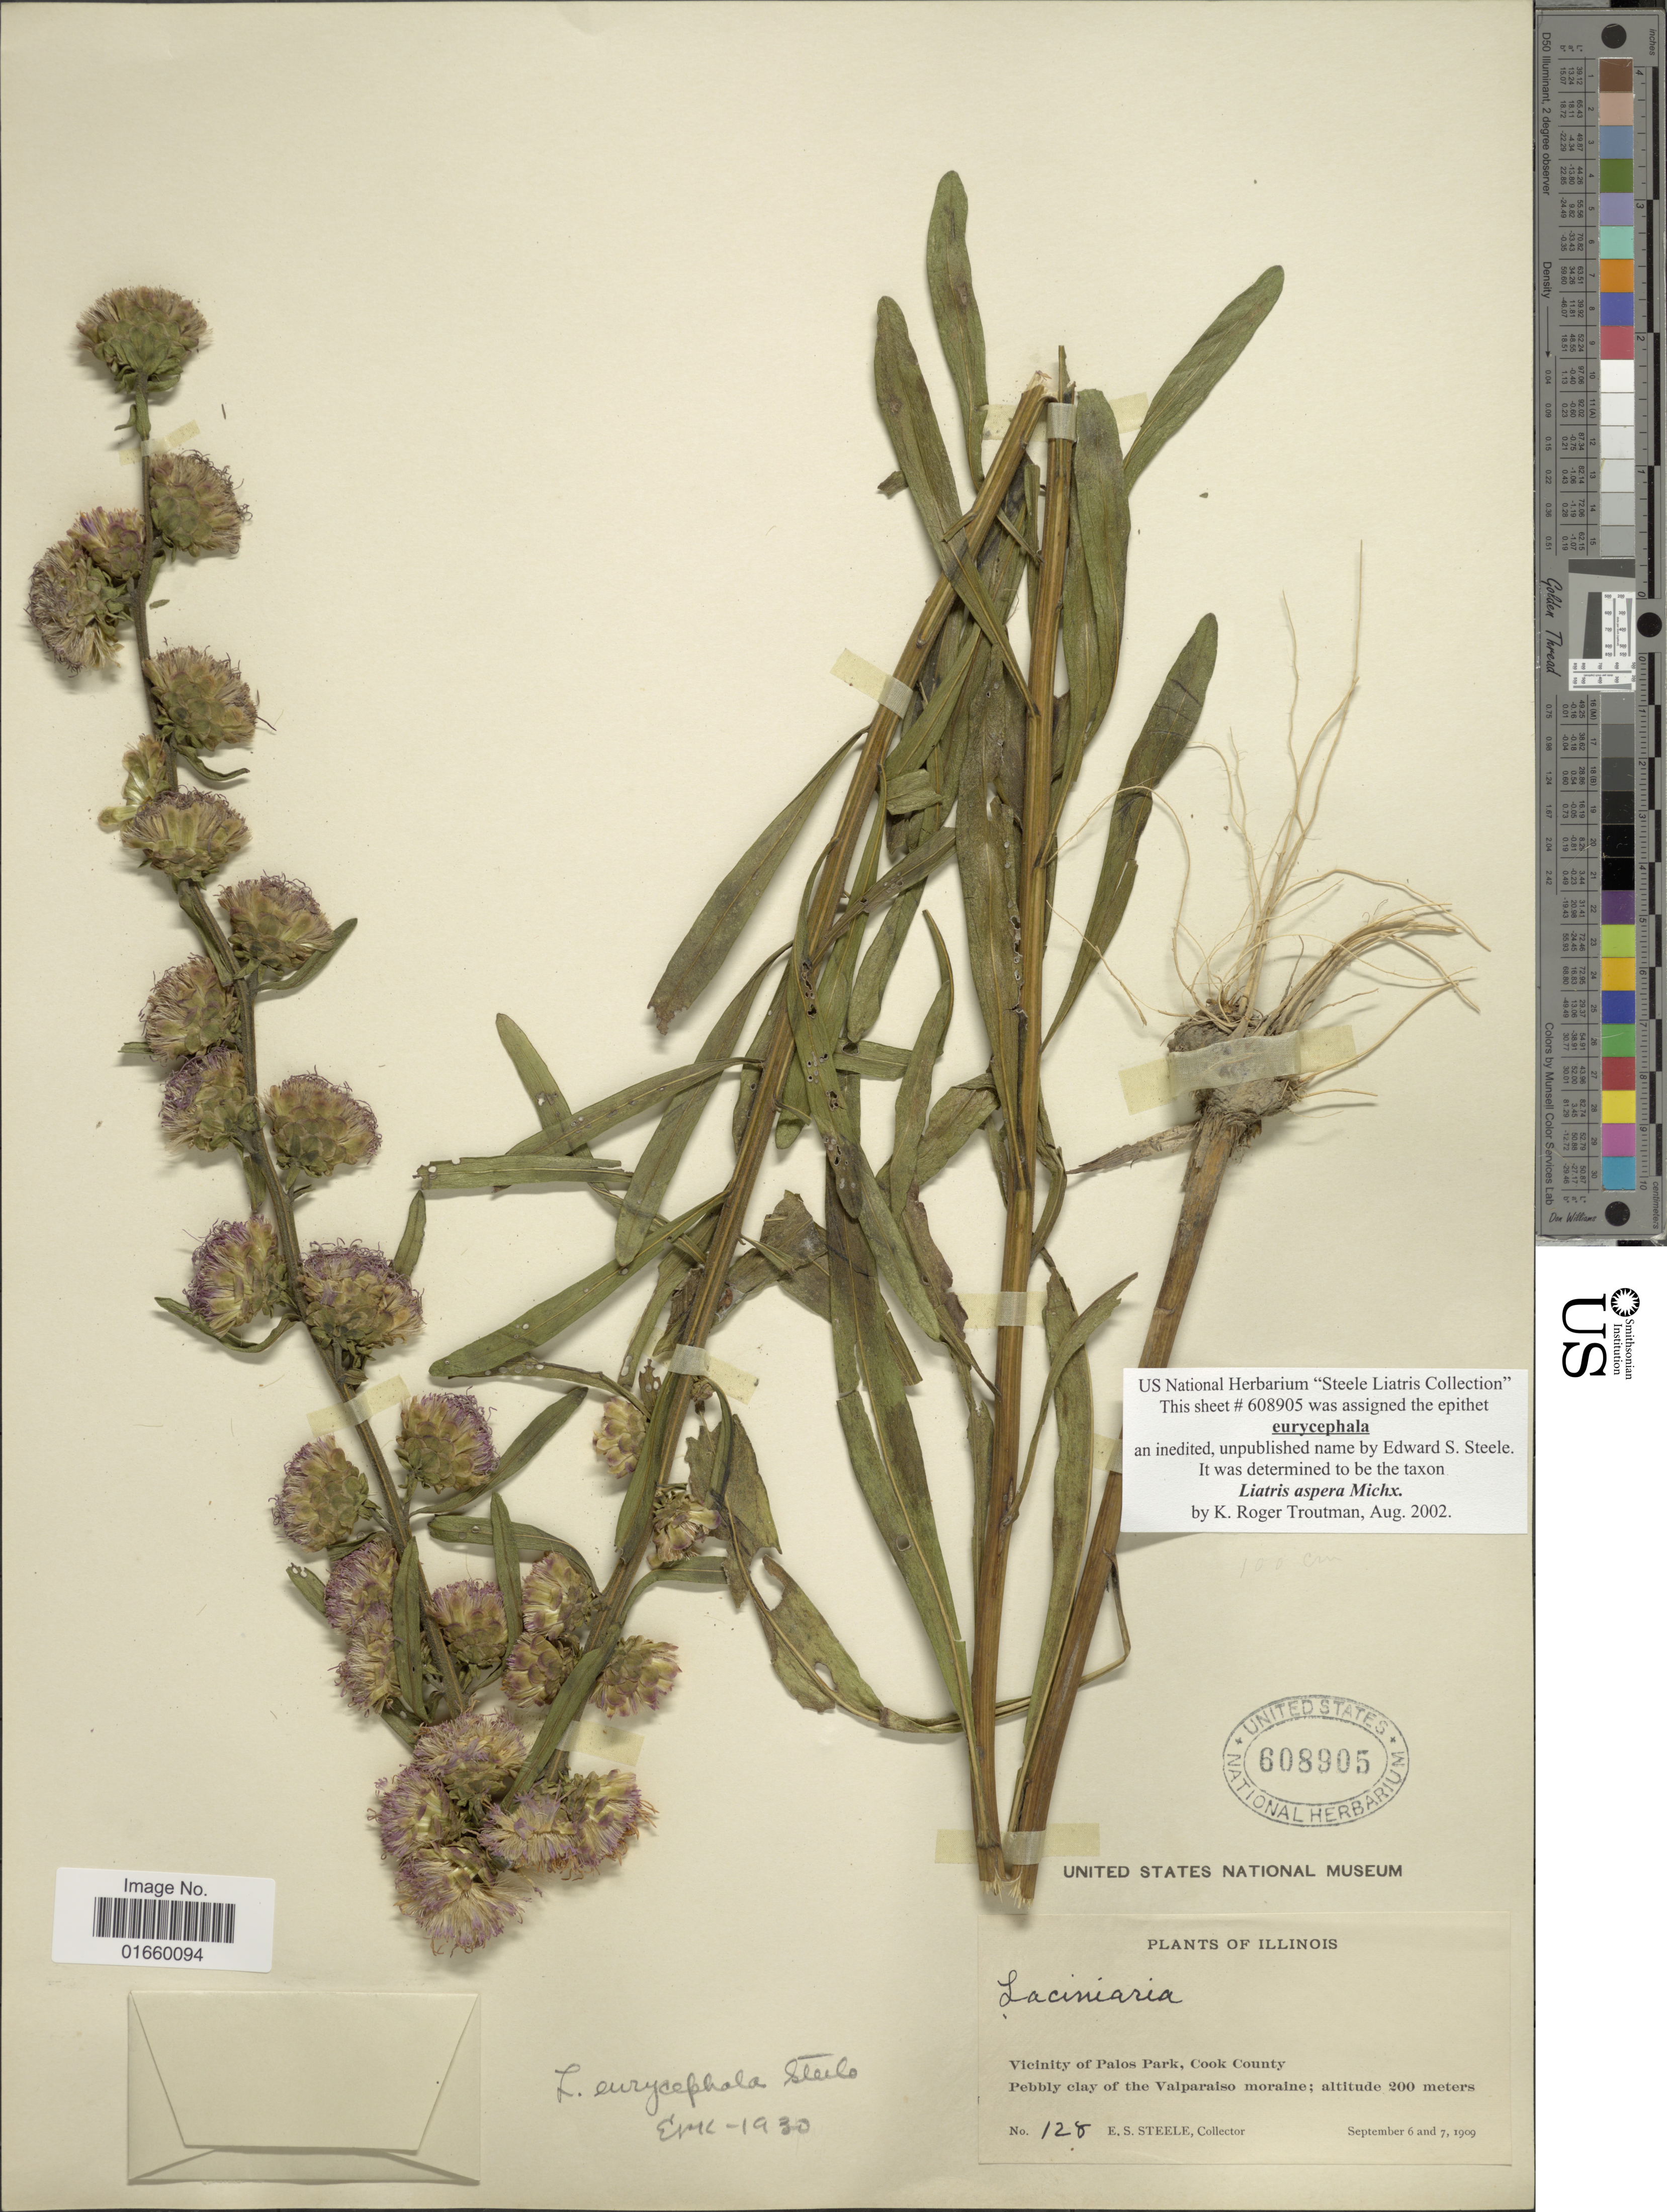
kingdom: Plantae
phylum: Tracheophyta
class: Magnoliopsida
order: Asterales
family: Asteraceae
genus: Liatris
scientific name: Liatris aspera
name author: Michx.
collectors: E. Steele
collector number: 128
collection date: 1909-09-06/1909-09-07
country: United States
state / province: Illinois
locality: Vicinity of Palos Park, Cook County, Pebbly clay of Valparaiso moraine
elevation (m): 200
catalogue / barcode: US 608905